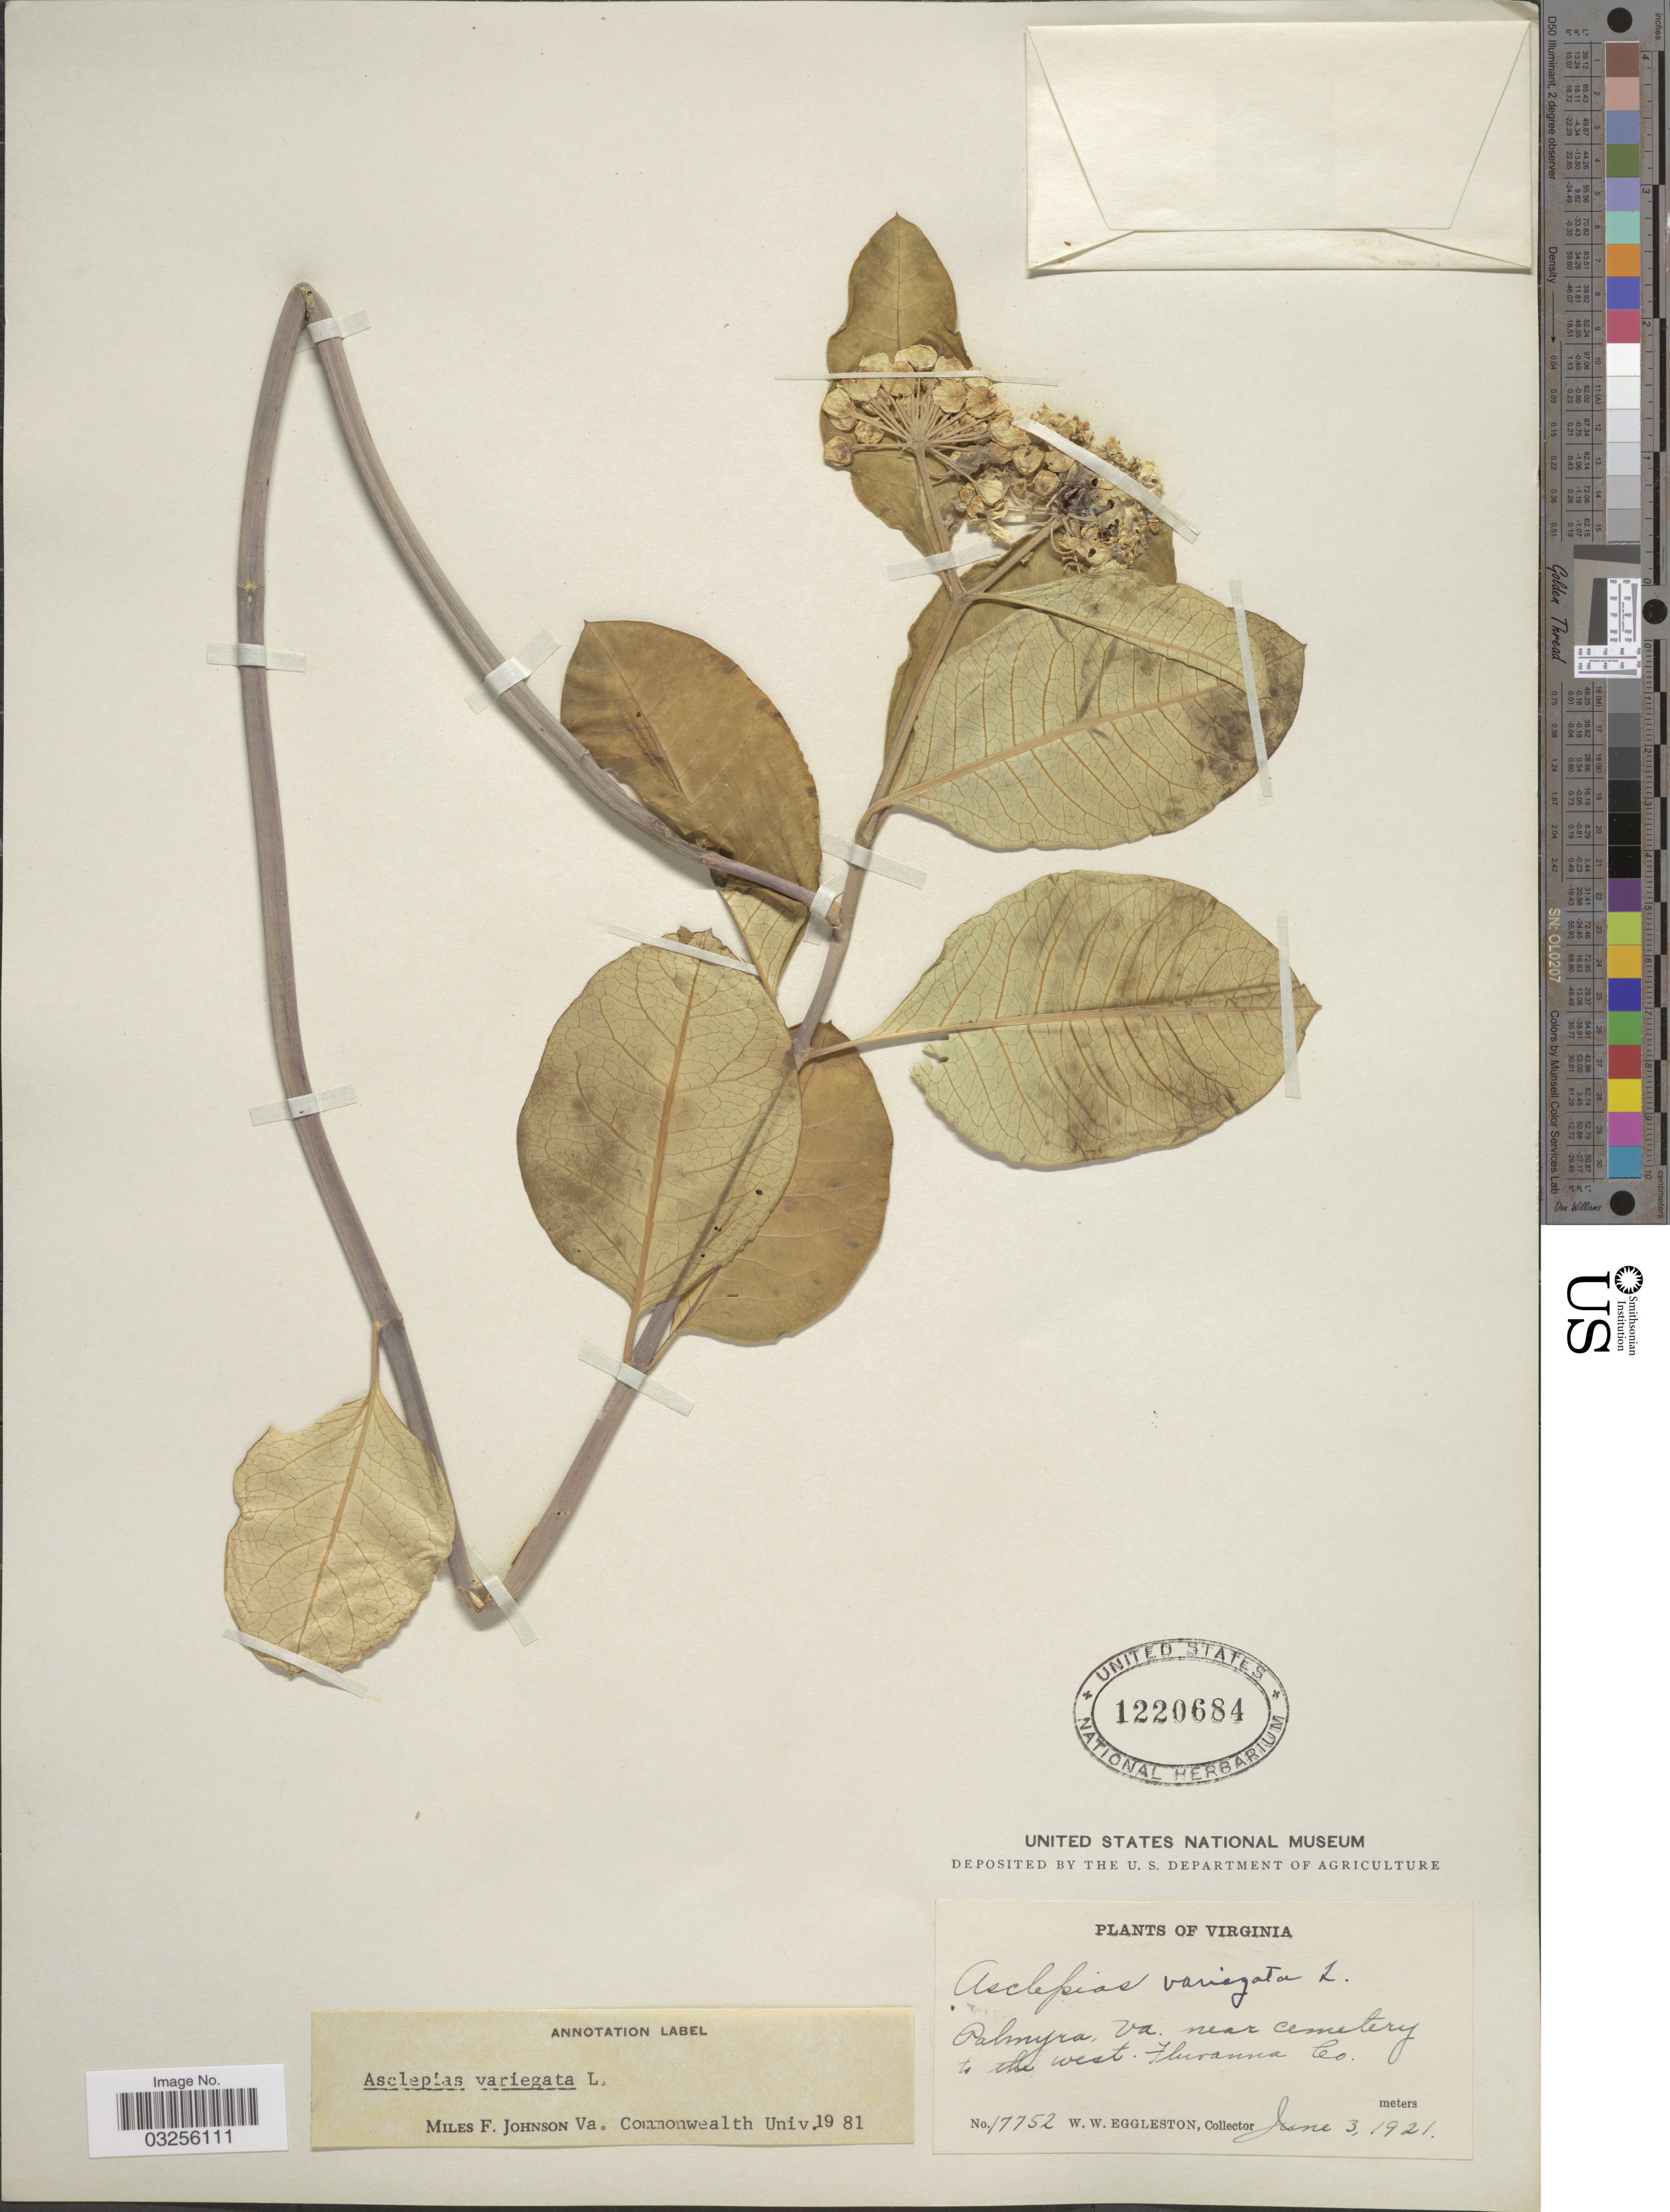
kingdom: Plantae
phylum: Tracheophyta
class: Magnoliopsida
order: Gentianales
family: Apocynaceae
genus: Asclepias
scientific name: Asclepias variegata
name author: L.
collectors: W. W. Eggleston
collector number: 17752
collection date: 1921-06-03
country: United States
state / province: Virginia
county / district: Fluvanna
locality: Palmyra, Va. near cemetery to the west. Fluvanna Co.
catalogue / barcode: US 1220684